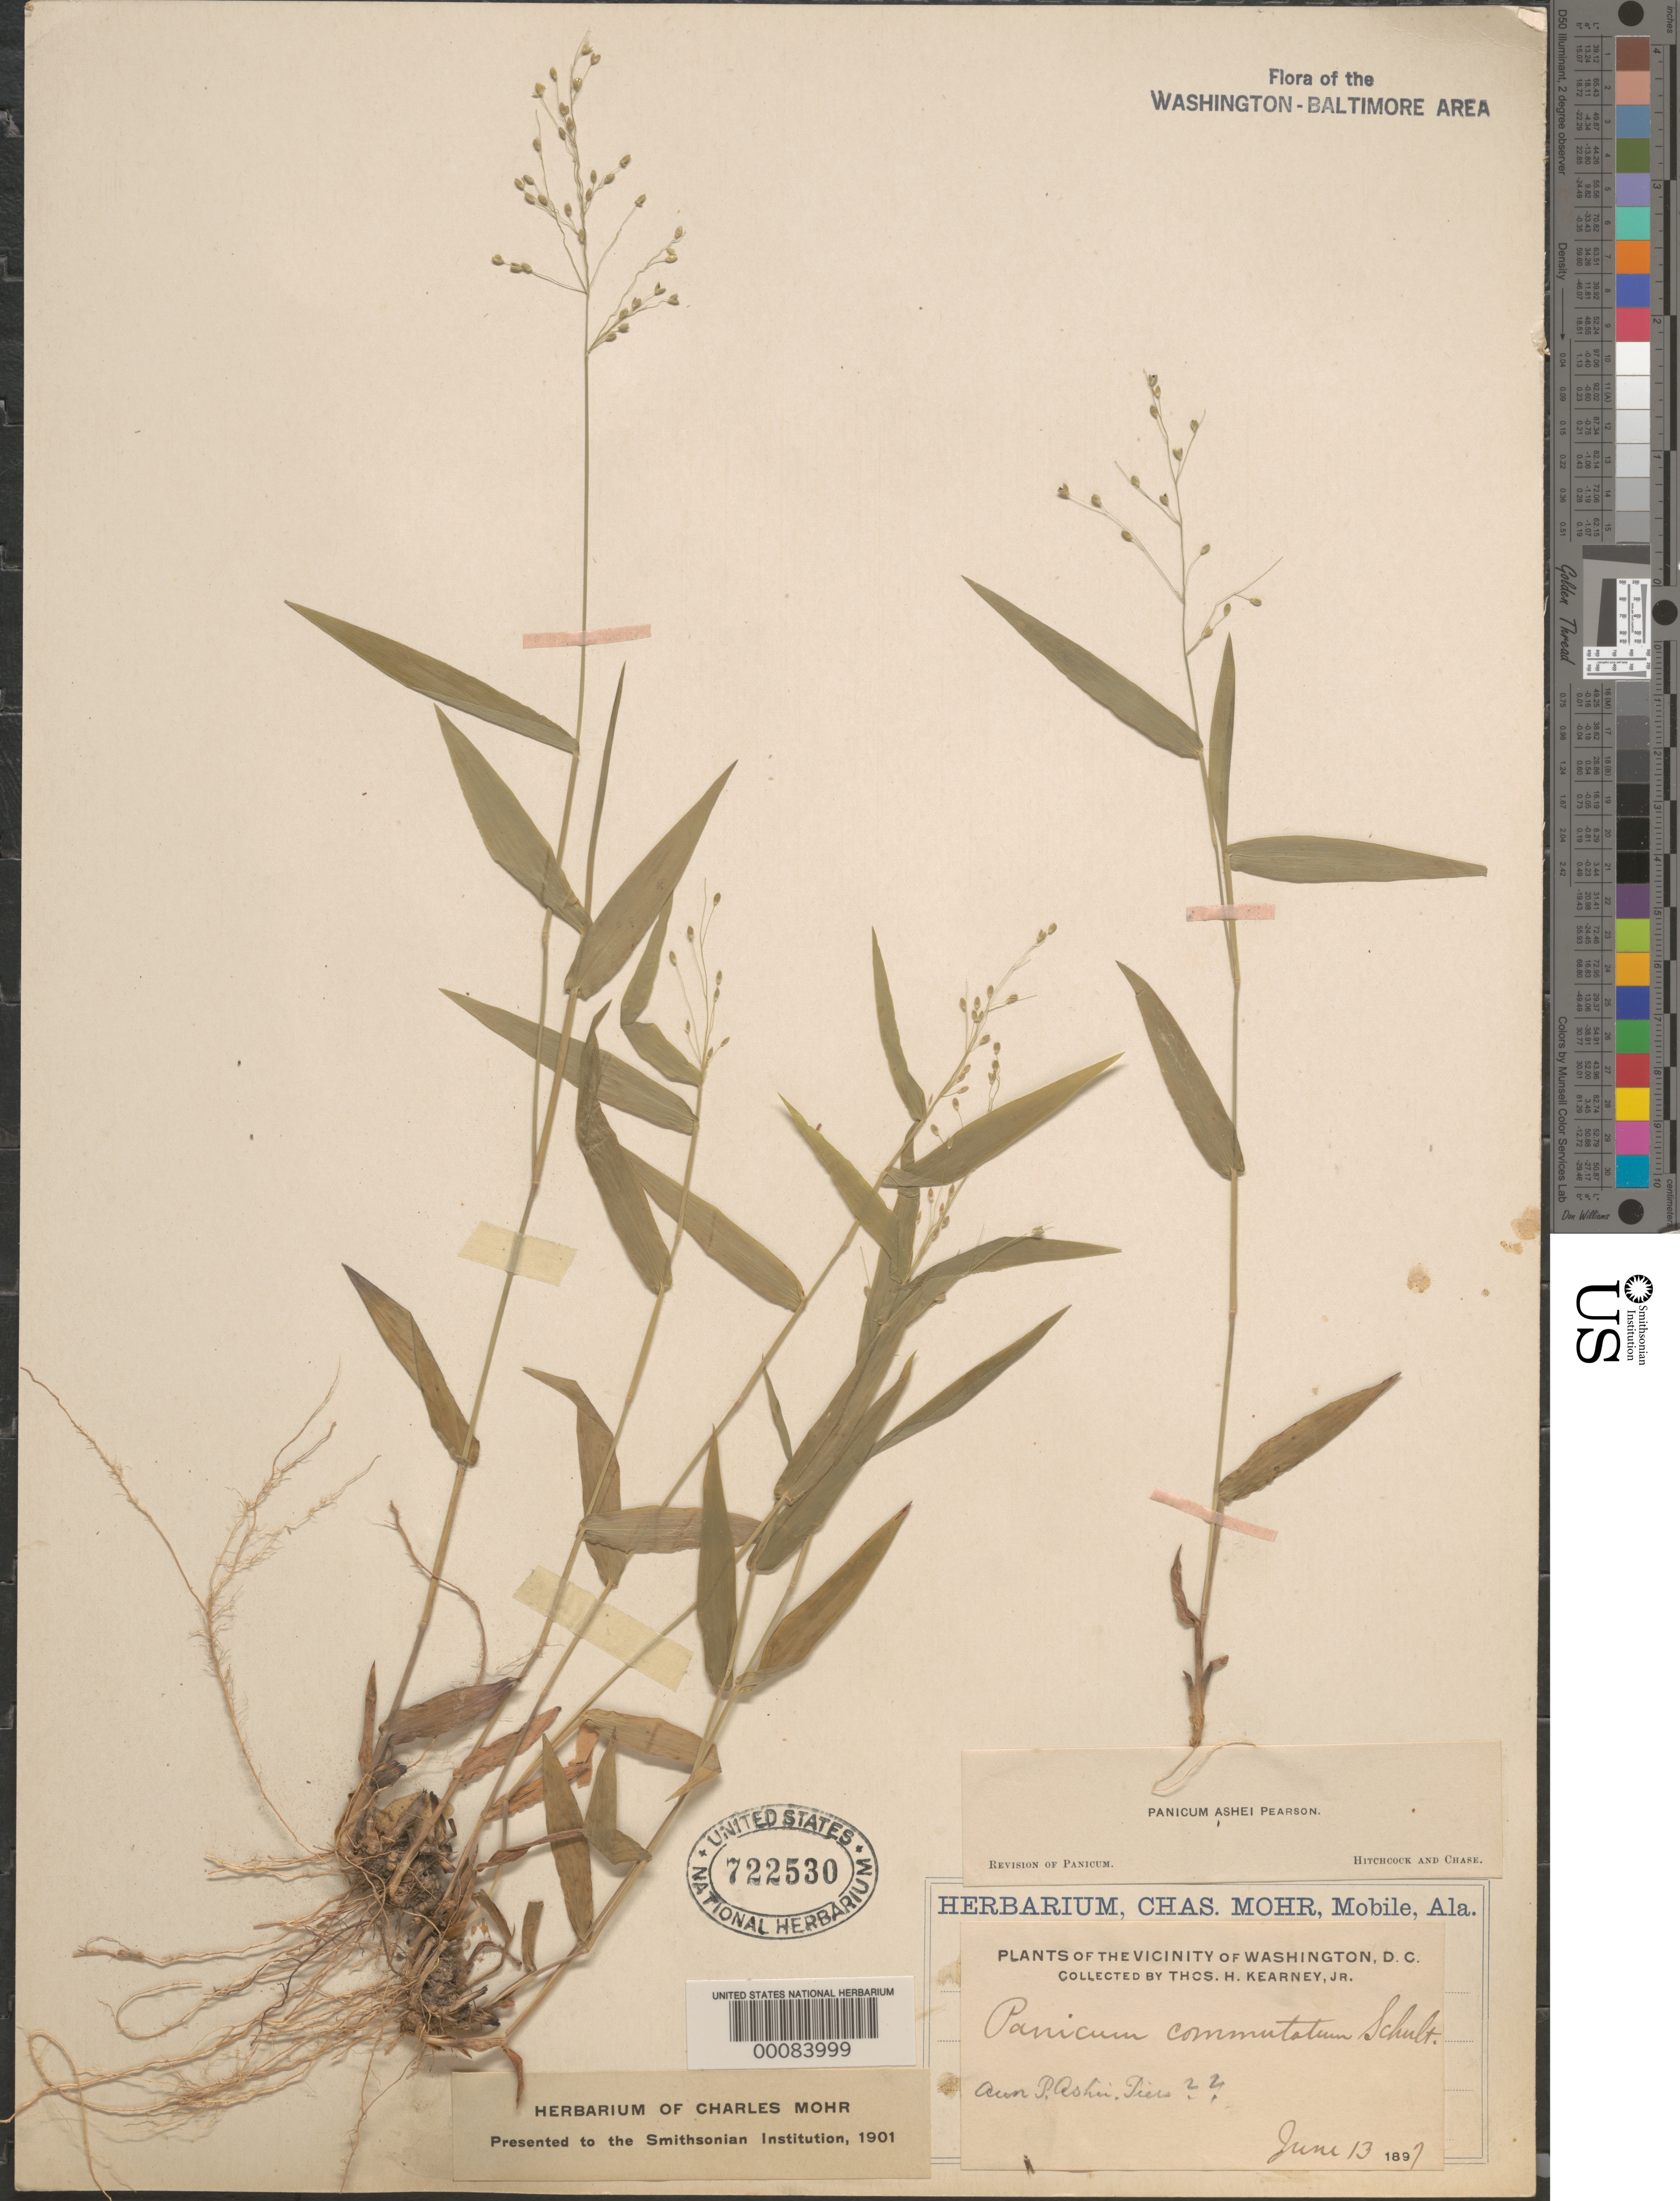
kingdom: Plantae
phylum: Tracheophyta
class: Liliopsida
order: Poales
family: Poaceae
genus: Dichanthelium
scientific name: Dichanthelium commutatum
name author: (Schult.) Gould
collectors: T. H. Kearney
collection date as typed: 13 Jun 1897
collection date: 1897-06-13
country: United States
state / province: District of Columbia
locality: Washington, DC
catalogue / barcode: US 722530